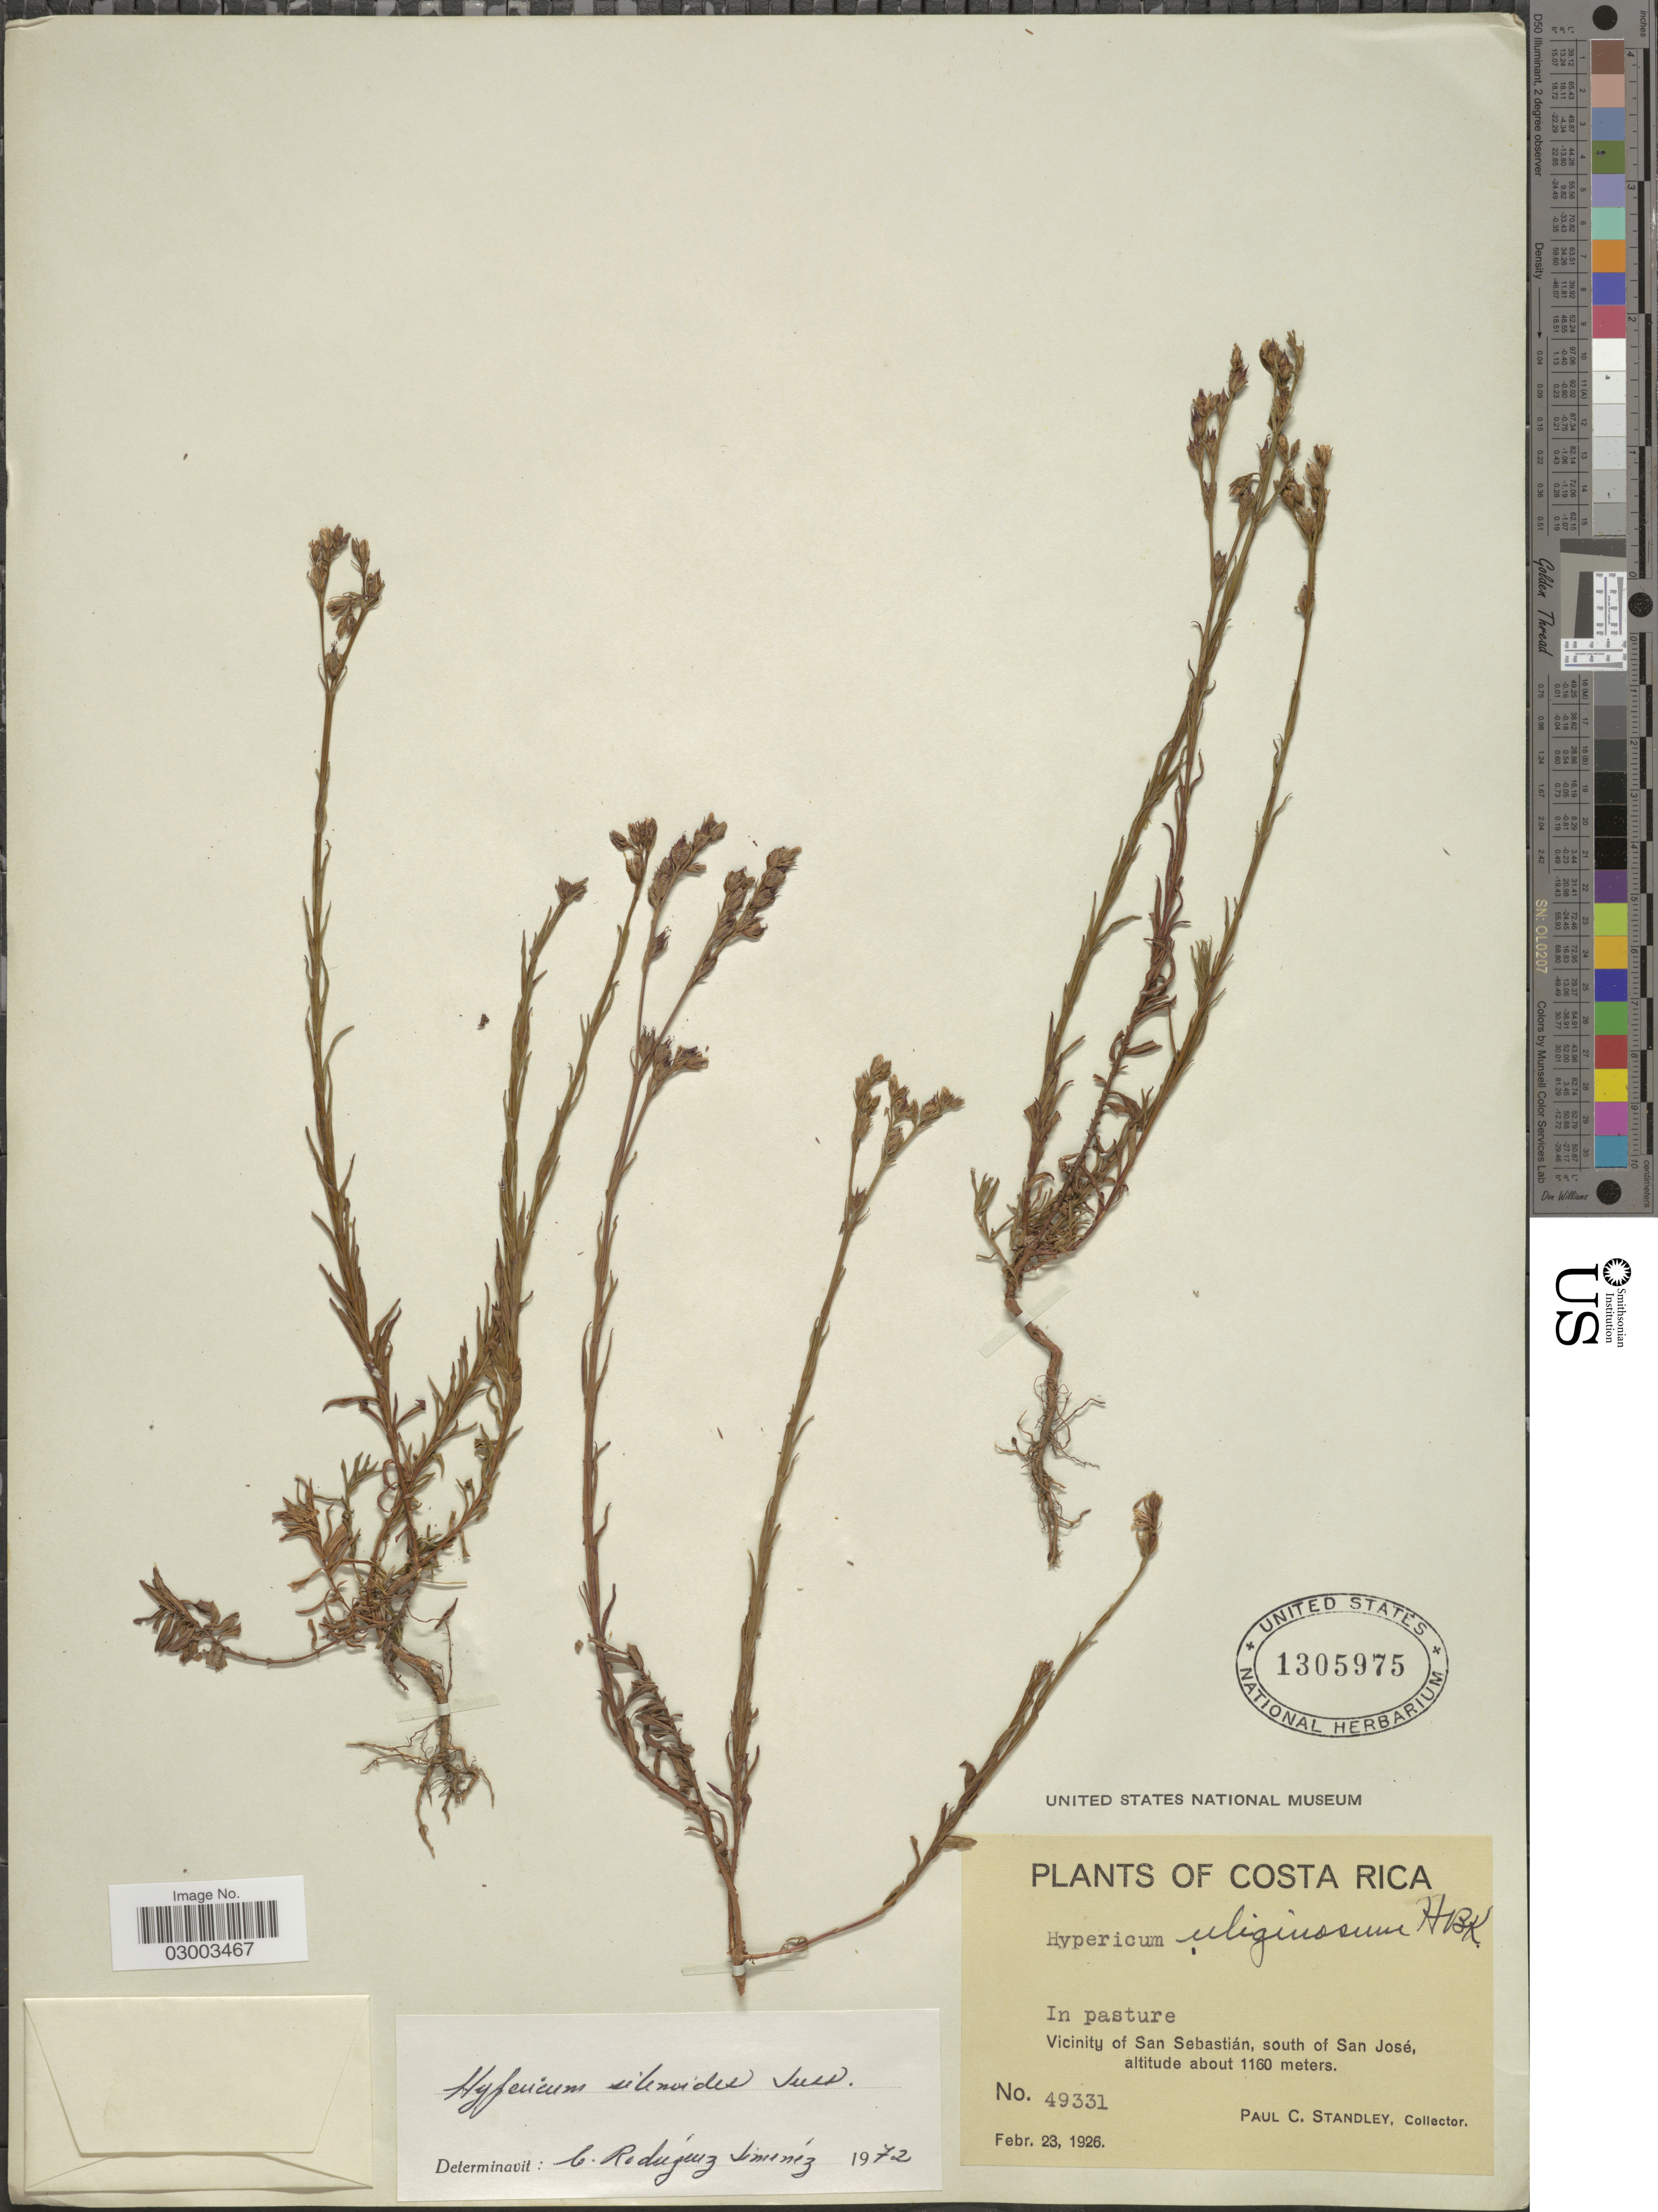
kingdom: Plantae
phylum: Tracheophyta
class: Magnoliopsida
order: Malpighiales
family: Hypericaceae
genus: Hypericum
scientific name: Hypericum silenoides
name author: Juss.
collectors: P. C. Standley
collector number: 49331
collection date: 1926-02-23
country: Costa Rica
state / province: San José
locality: In pasture. Vicinity of San Sebastián, south of San José.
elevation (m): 1160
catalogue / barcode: US 1305975